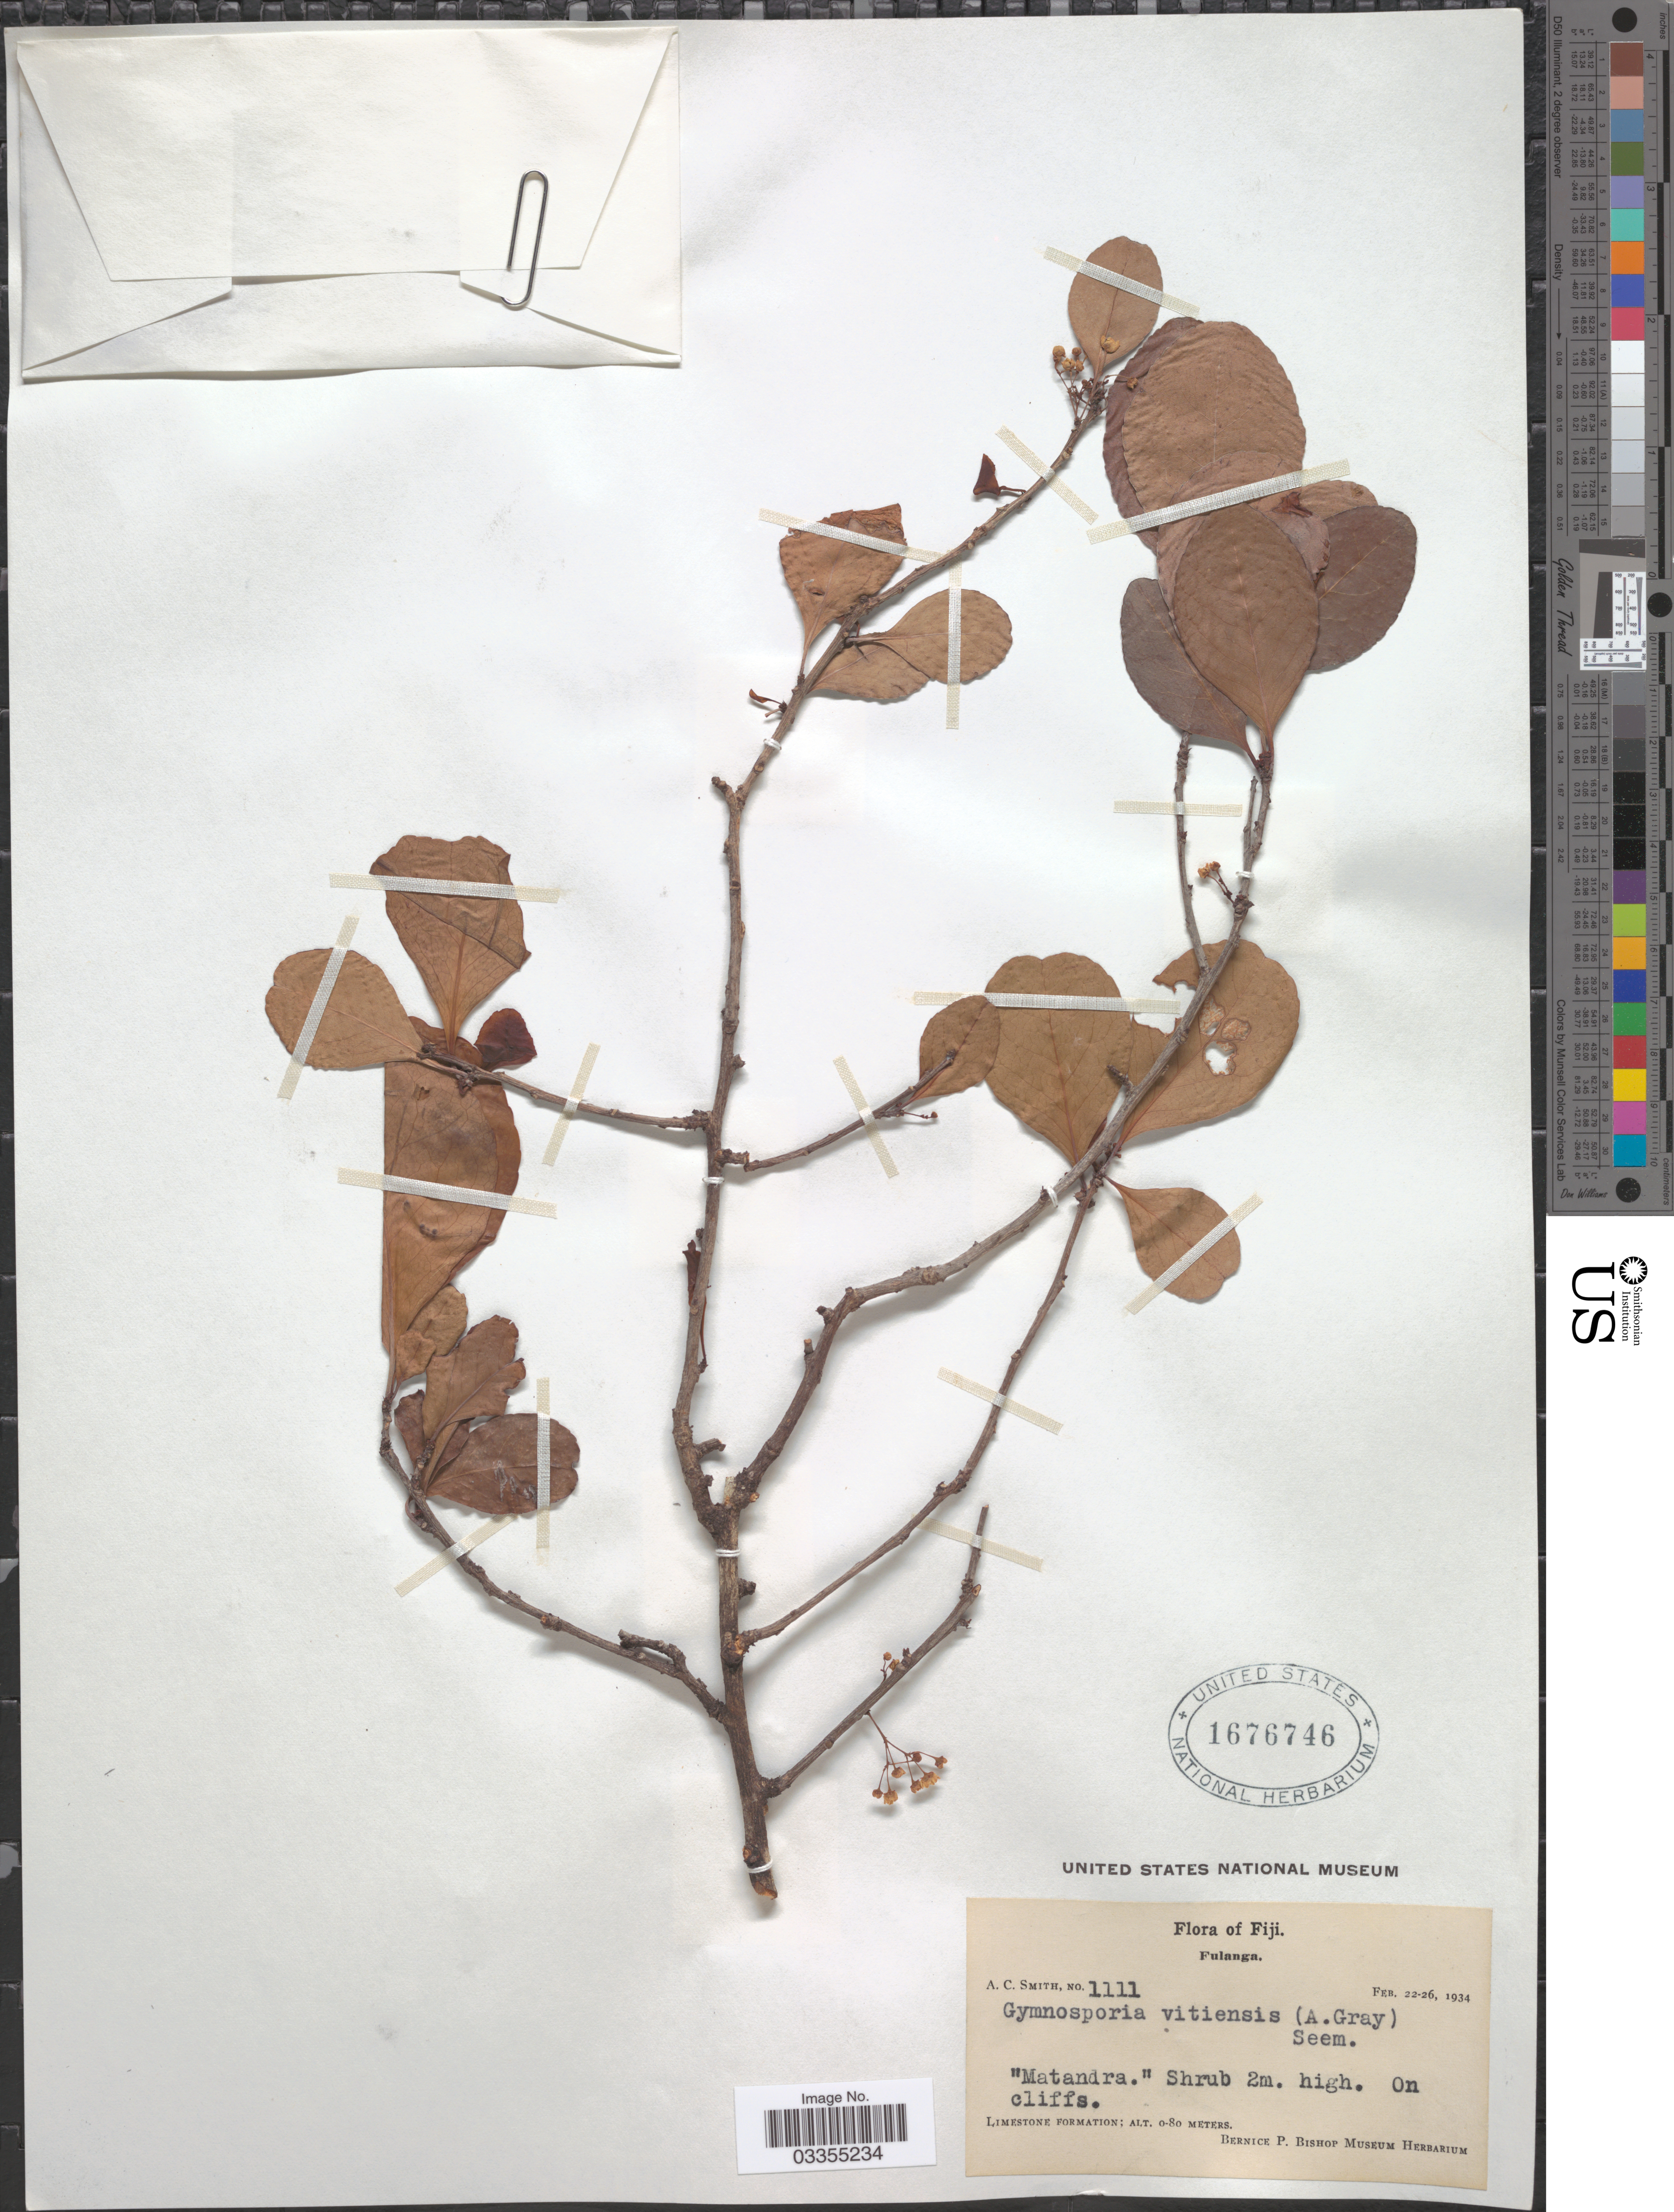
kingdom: Plantae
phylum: Tracheophyta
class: Magnoliopsida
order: Celastrales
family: Celastraceae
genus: Gymnosporia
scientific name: Gymnosporia vitiensis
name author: Seem.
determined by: Wagner, W. L., (BOT), Smithsonian Institution - National Museum of Natural History (UNITED STATES)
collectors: A. C. Smith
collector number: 1111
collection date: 1934-02-22/1934-02-26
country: Fiji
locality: Fulanga. Limestone Formation.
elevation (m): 0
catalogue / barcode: US 1676746